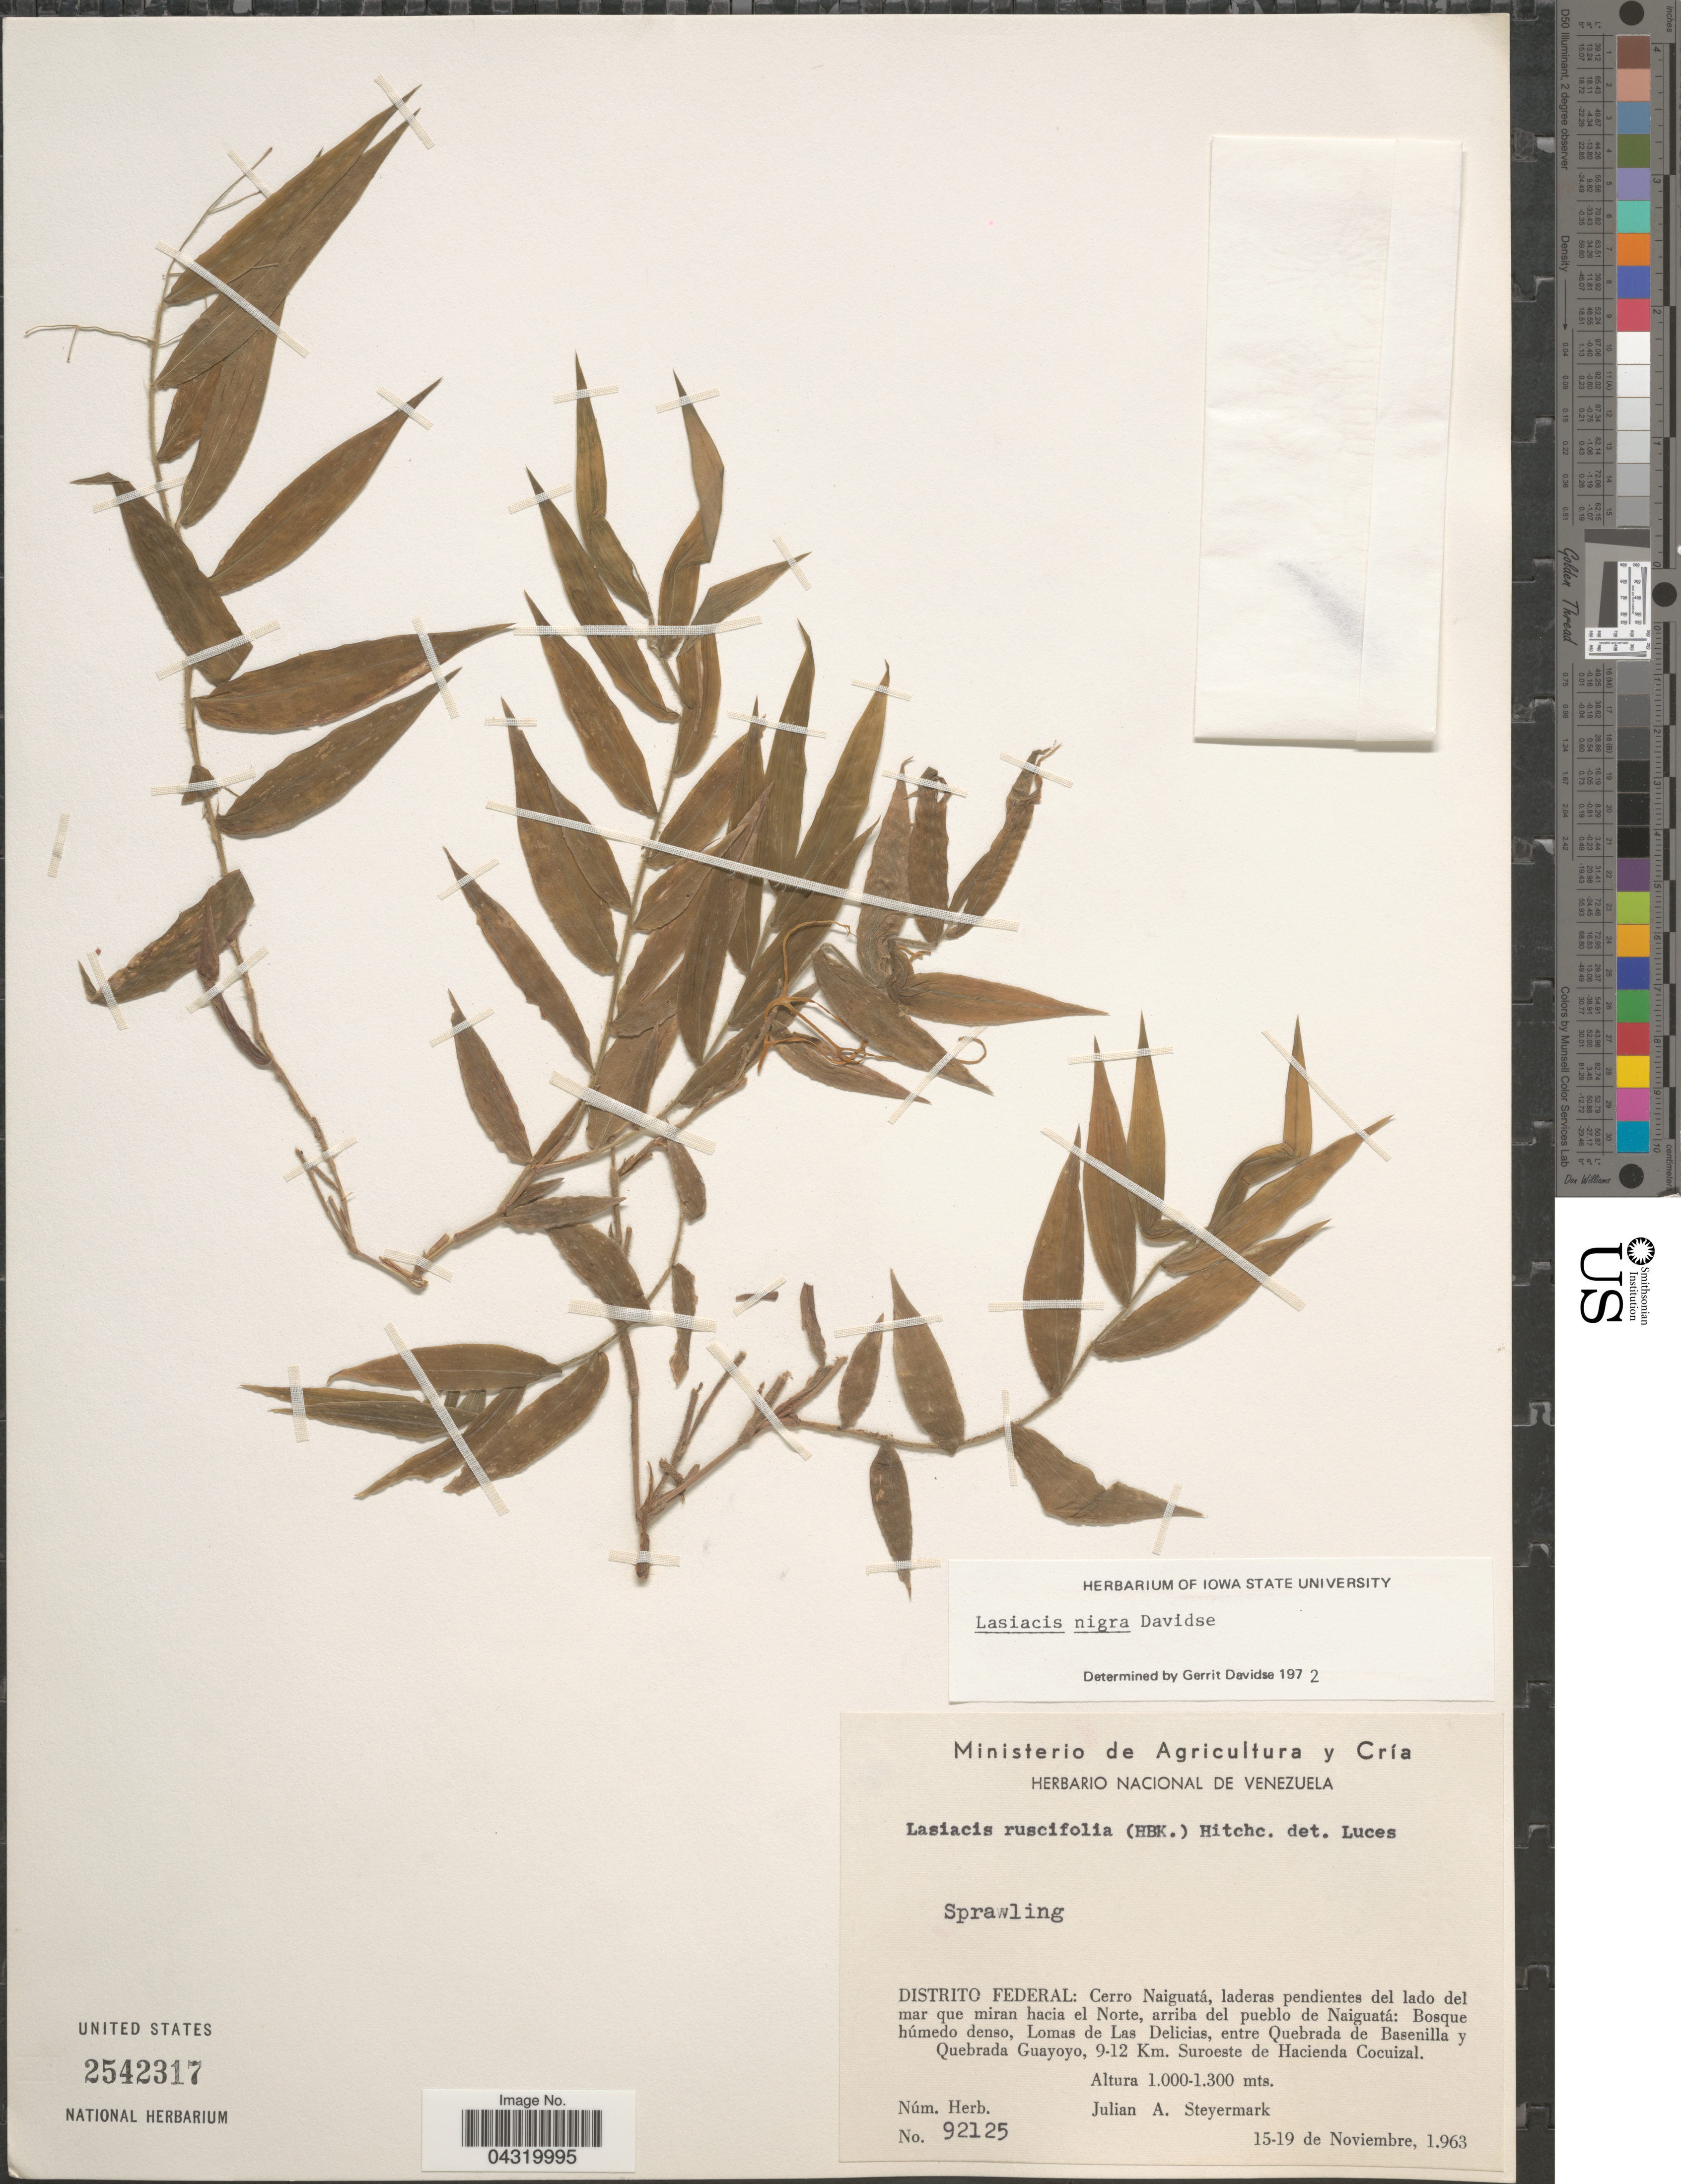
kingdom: Plantae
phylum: Tracheophyta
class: Liliopsida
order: Poales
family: Poaceae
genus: Lasiacis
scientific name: Lasiacis nigra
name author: Davidse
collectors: J. Steyermark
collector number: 92125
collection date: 1963-11-15/1963-11-19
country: Venezuela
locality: Distrito Federal: Cerro Naiguatá, laderas pendientes del lado del mar que miran hacia el Norte, arriba del pueblo de Naiguatá: Bosque húmedo denso, Lomas de Las Delicias, entre Quebrada de Basenilla y Quebrada Guayoyo, 9-12 Km. Suroeste de Hacienda Cocuizal.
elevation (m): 1000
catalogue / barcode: US 2542317